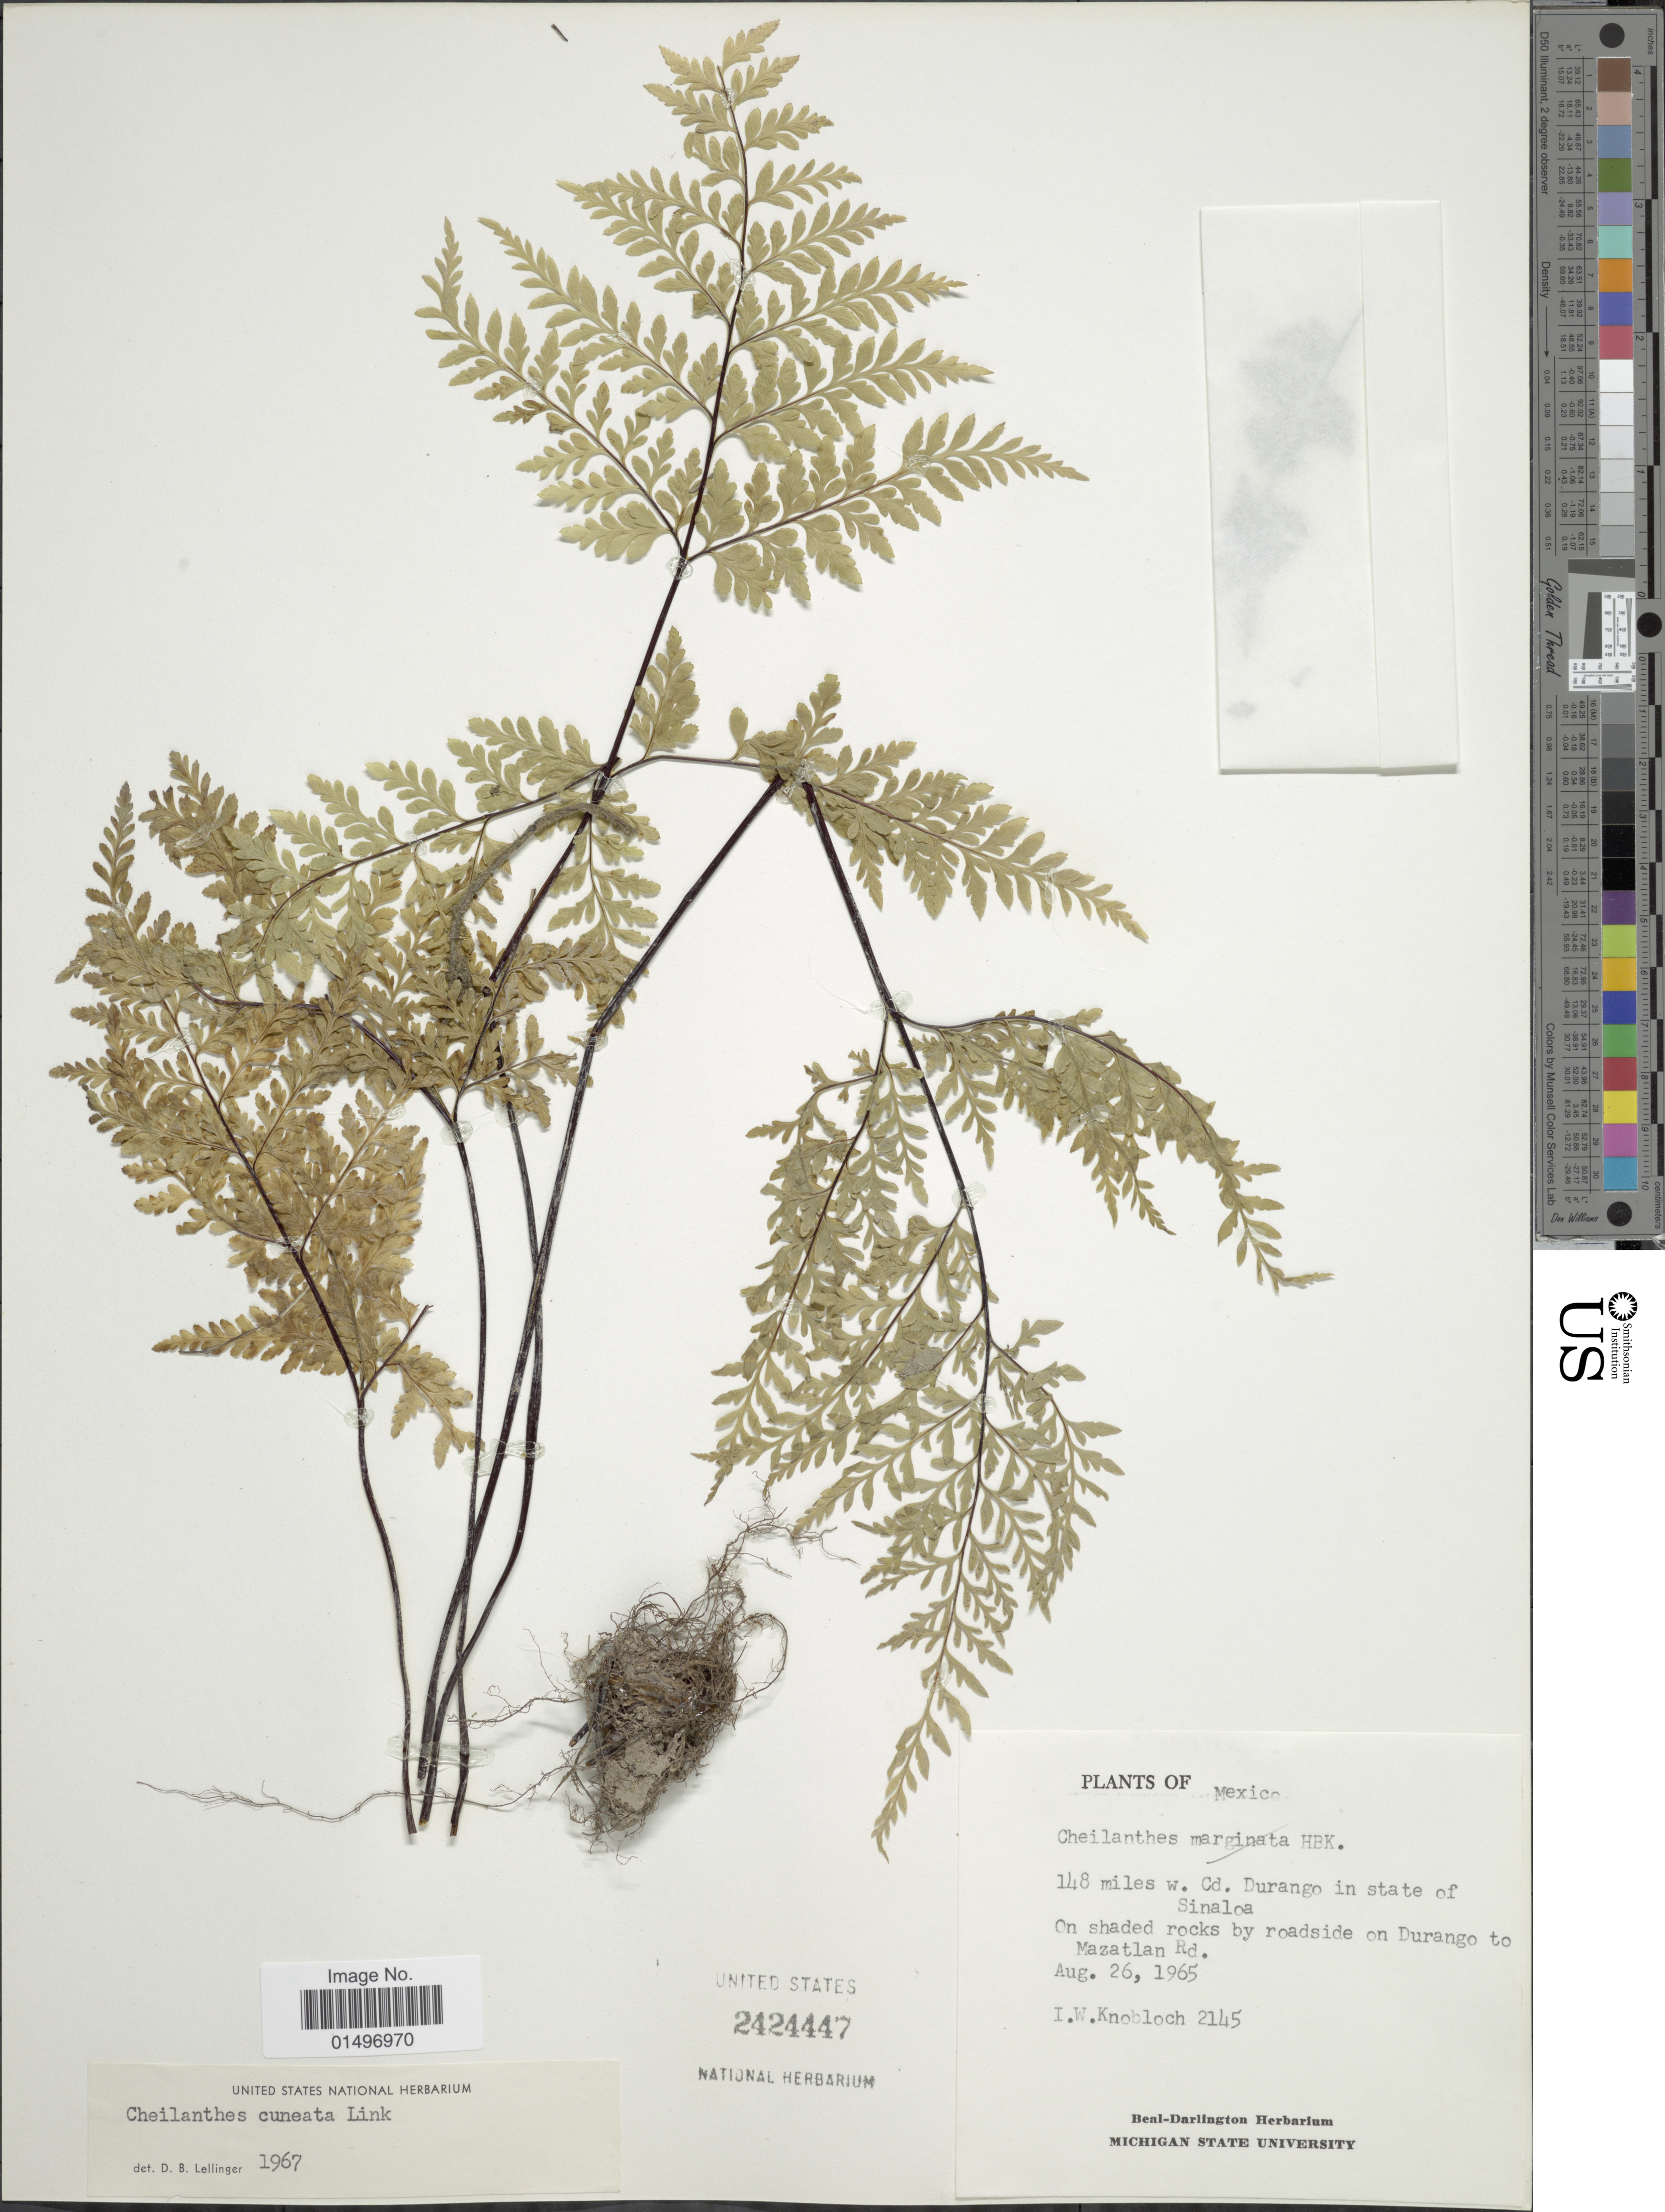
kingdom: Plantae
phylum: Tracheophyta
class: Polypodiopsida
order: Polypodiales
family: Pteridaceae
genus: Gaga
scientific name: Gaga chaerophylla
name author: (Mart. & Ikonn.-Gal.) Fay W. Li & Windham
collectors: I. W. Knobloch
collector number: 2145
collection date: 1965-08-26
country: Mexico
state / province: Durango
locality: Mexico, 148 miles w. Cd Durango in state of Sinaloa, on shaded rocks by roadside on Durango to Mazatlan Rd.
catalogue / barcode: US 2424447